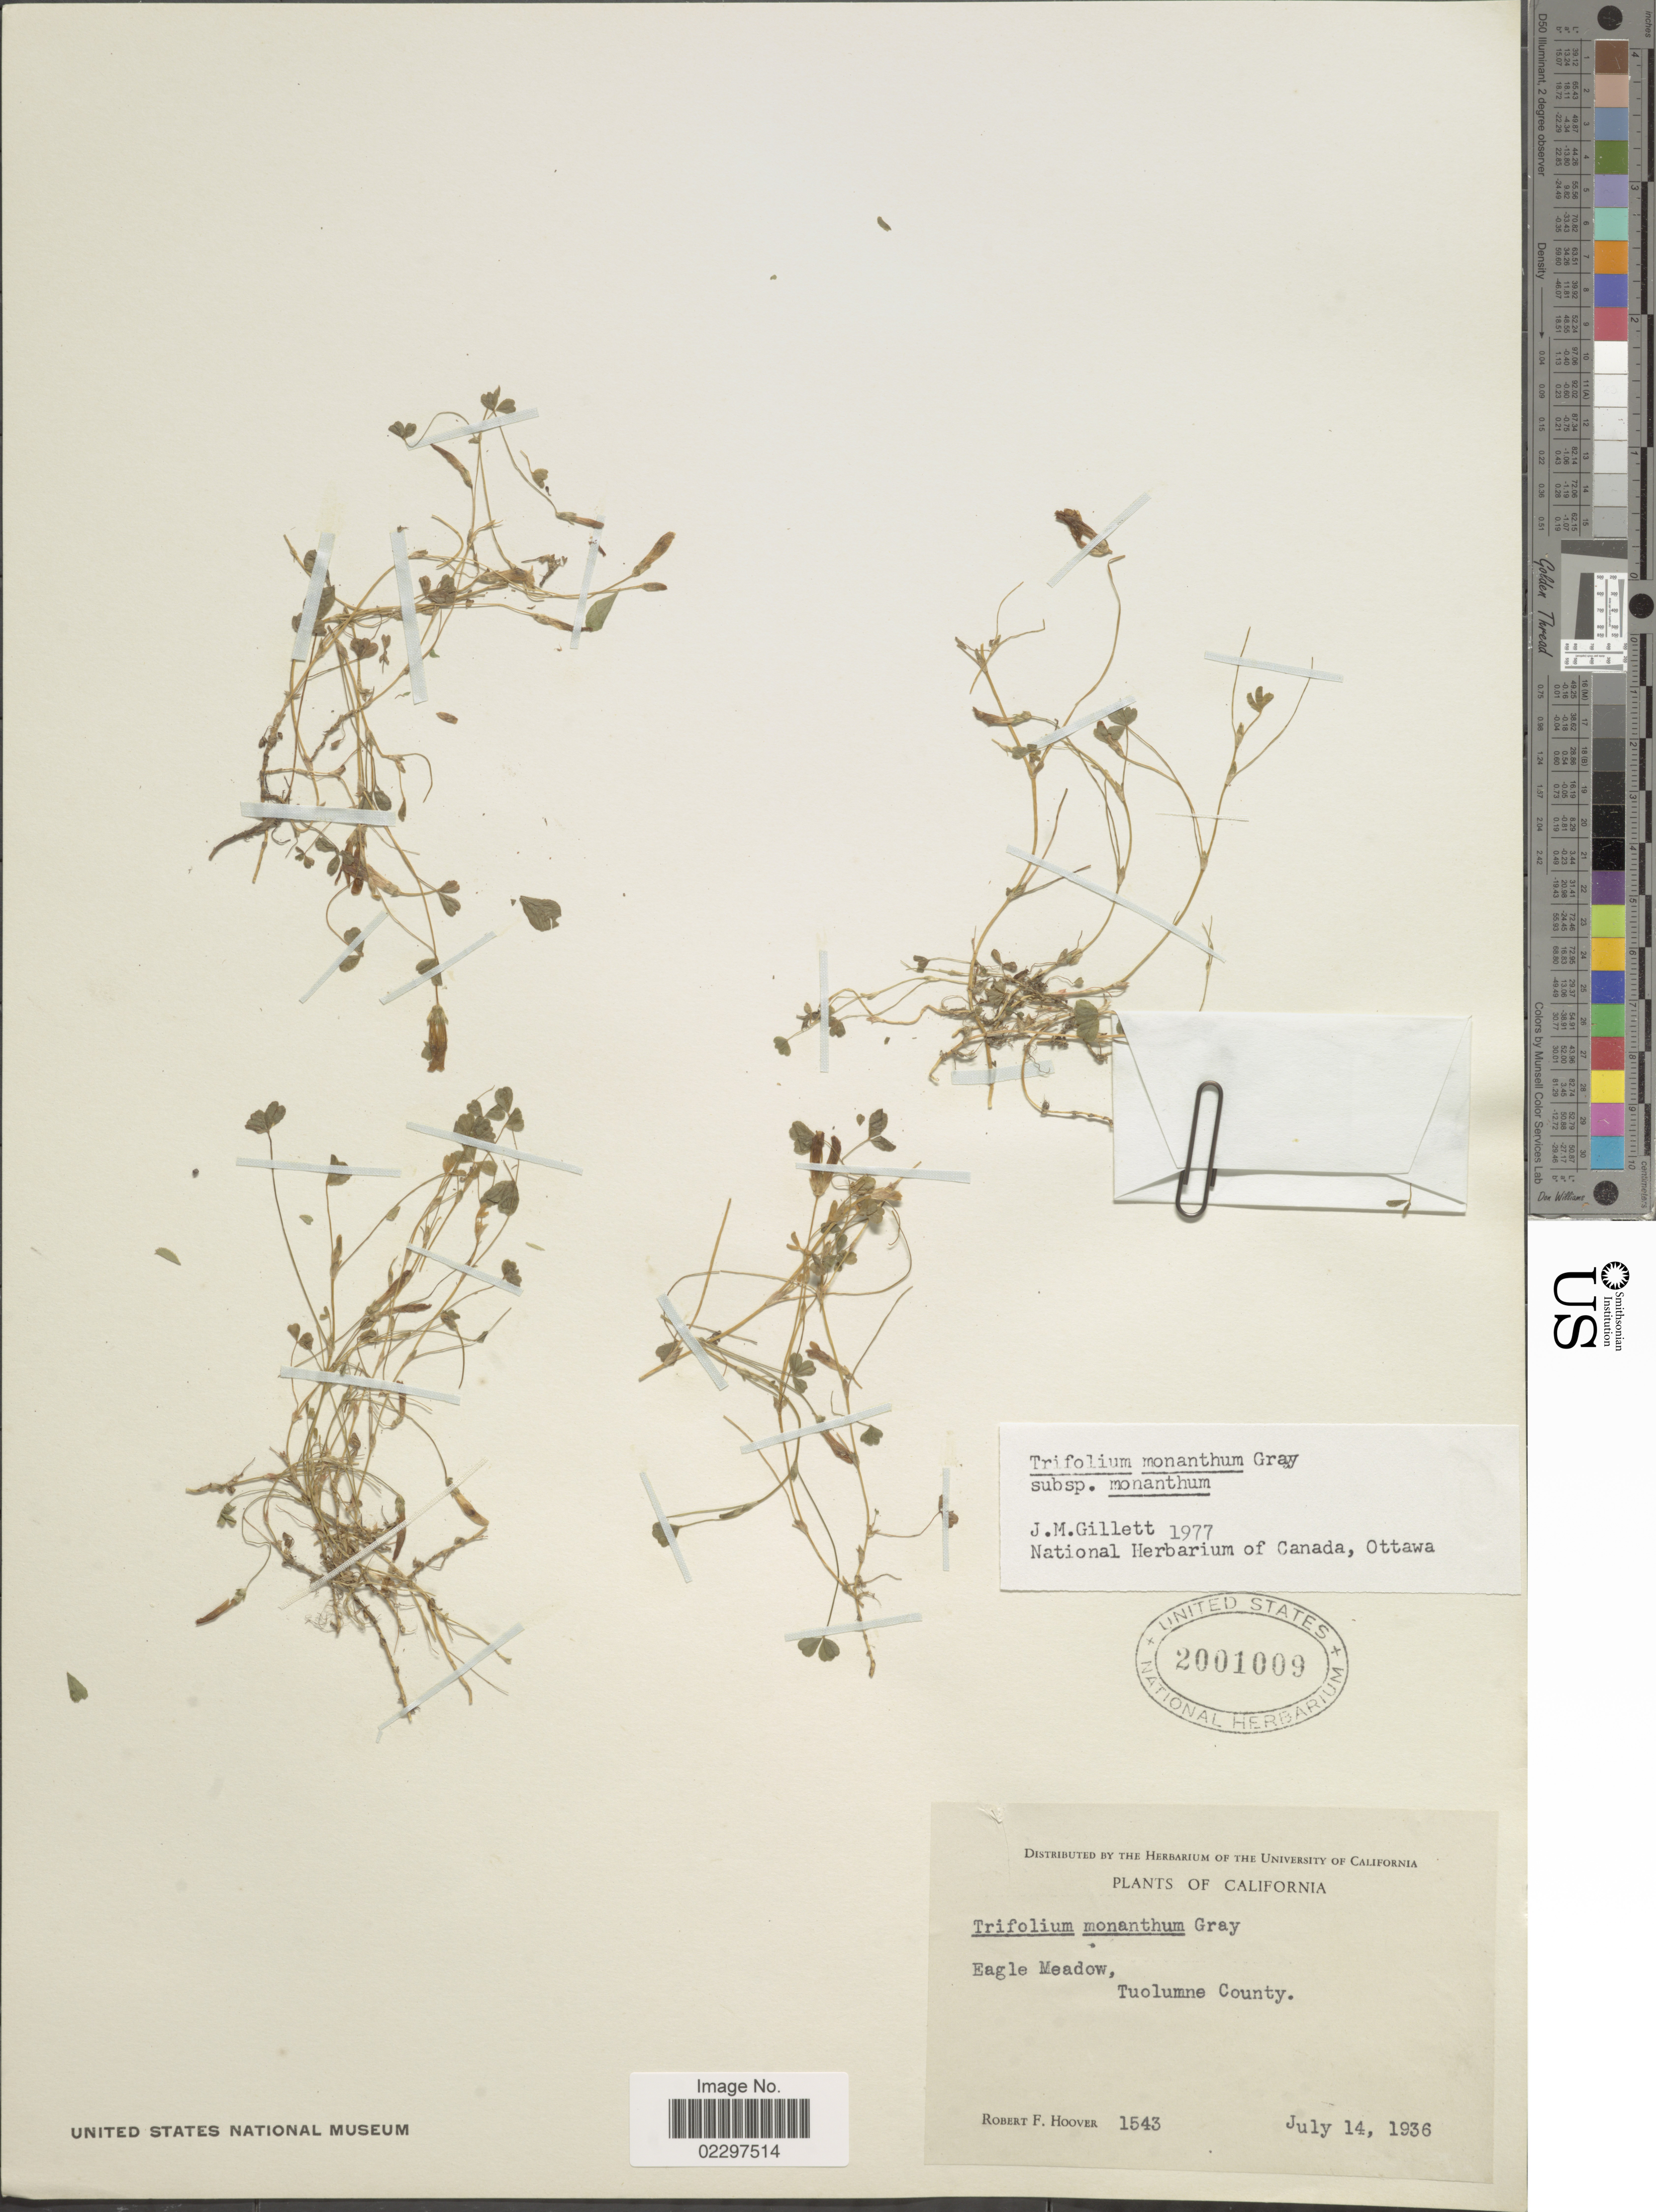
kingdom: Plantae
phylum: Tracheophyta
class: Magnoliopsida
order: Fabales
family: Fabaceae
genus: Trifolium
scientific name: Trifolium monanthum subsp. monanthum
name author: A. Gray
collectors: R. F. Hoover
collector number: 1543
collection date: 1936-07-14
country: United States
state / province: California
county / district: Tuolumne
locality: Eagle Meadow, Tuolumne County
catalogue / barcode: US 2001009